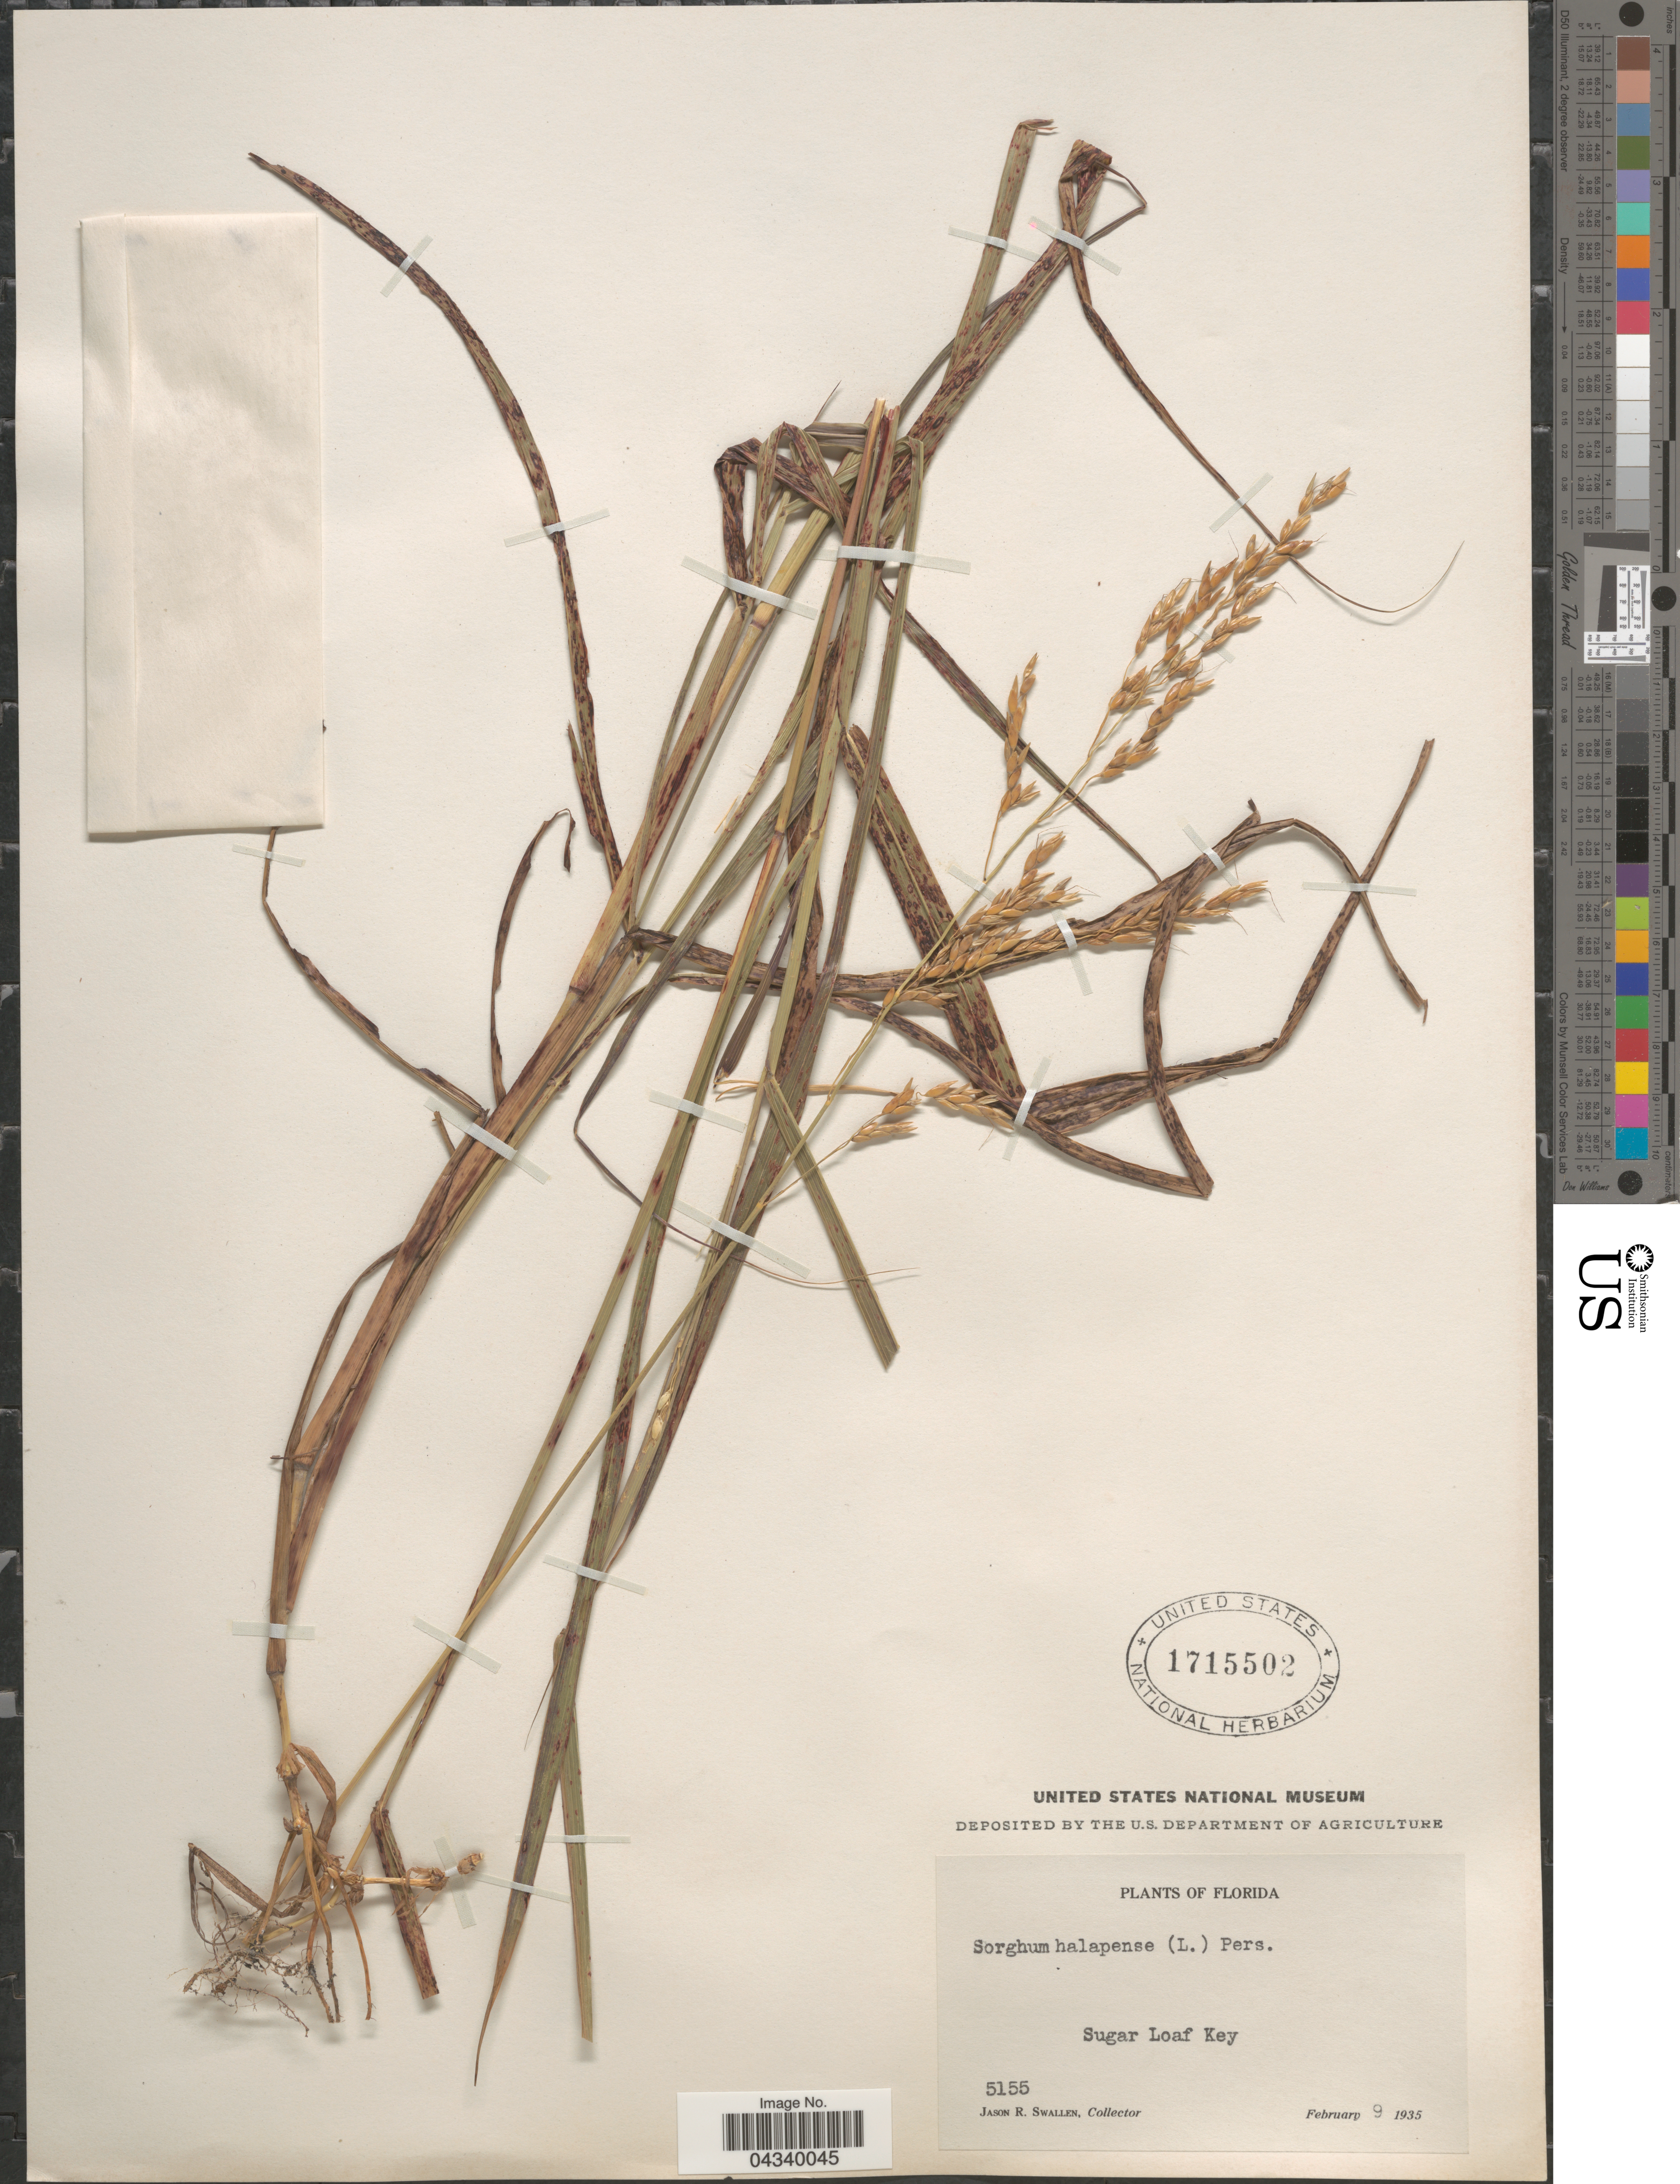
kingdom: Plantae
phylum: Tracheophyta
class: Liliopsida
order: Poales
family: Poaceae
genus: Sorghum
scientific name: Sorghum halepense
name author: (L.) Pers.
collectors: J. R. Swallen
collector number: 5155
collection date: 1935-02-09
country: United States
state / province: Florida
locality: Sugar Loaf Key.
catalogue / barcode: US 1715502